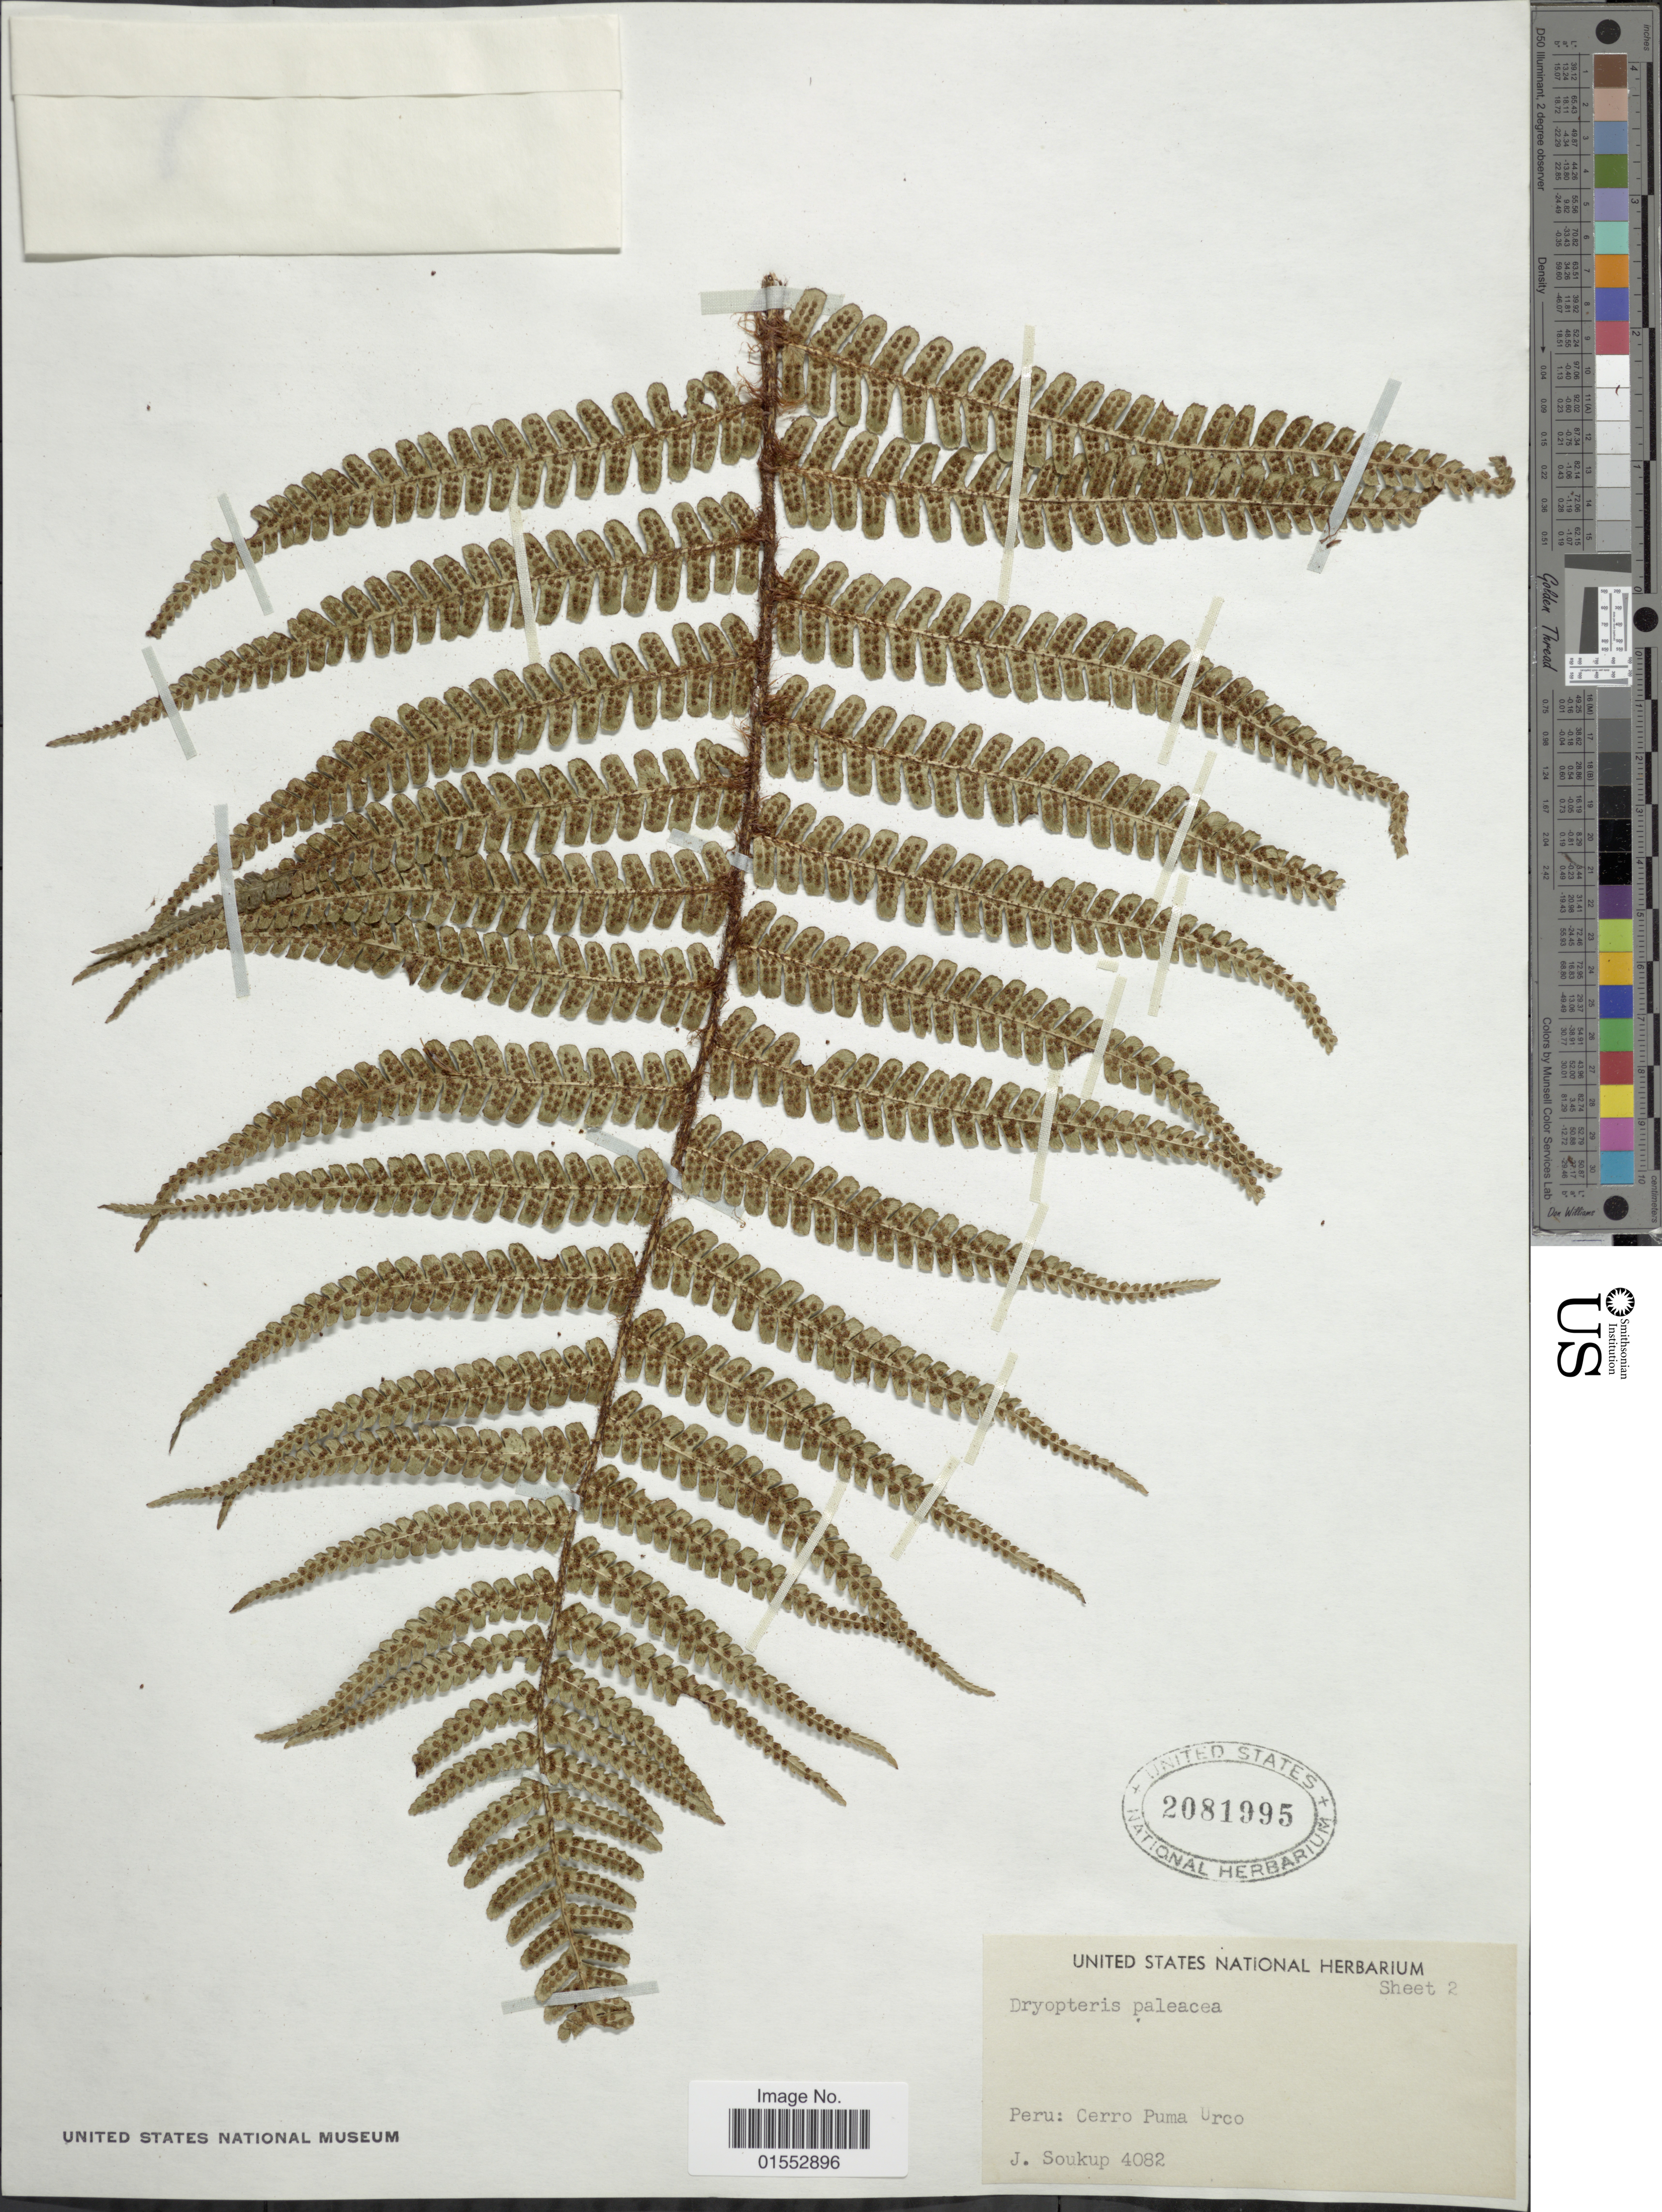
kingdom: Plantae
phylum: Tracheophyta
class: Polypodiopsida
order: Polypodiales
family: Dryopteridaceae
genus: Dryopteris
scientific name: Dryopteris wallichiana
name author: (Spreng.) Hyl.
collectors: J. Soukup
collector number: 4082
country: Peru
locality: Peru: Cerro Puma Urco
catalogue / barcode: US 2081995